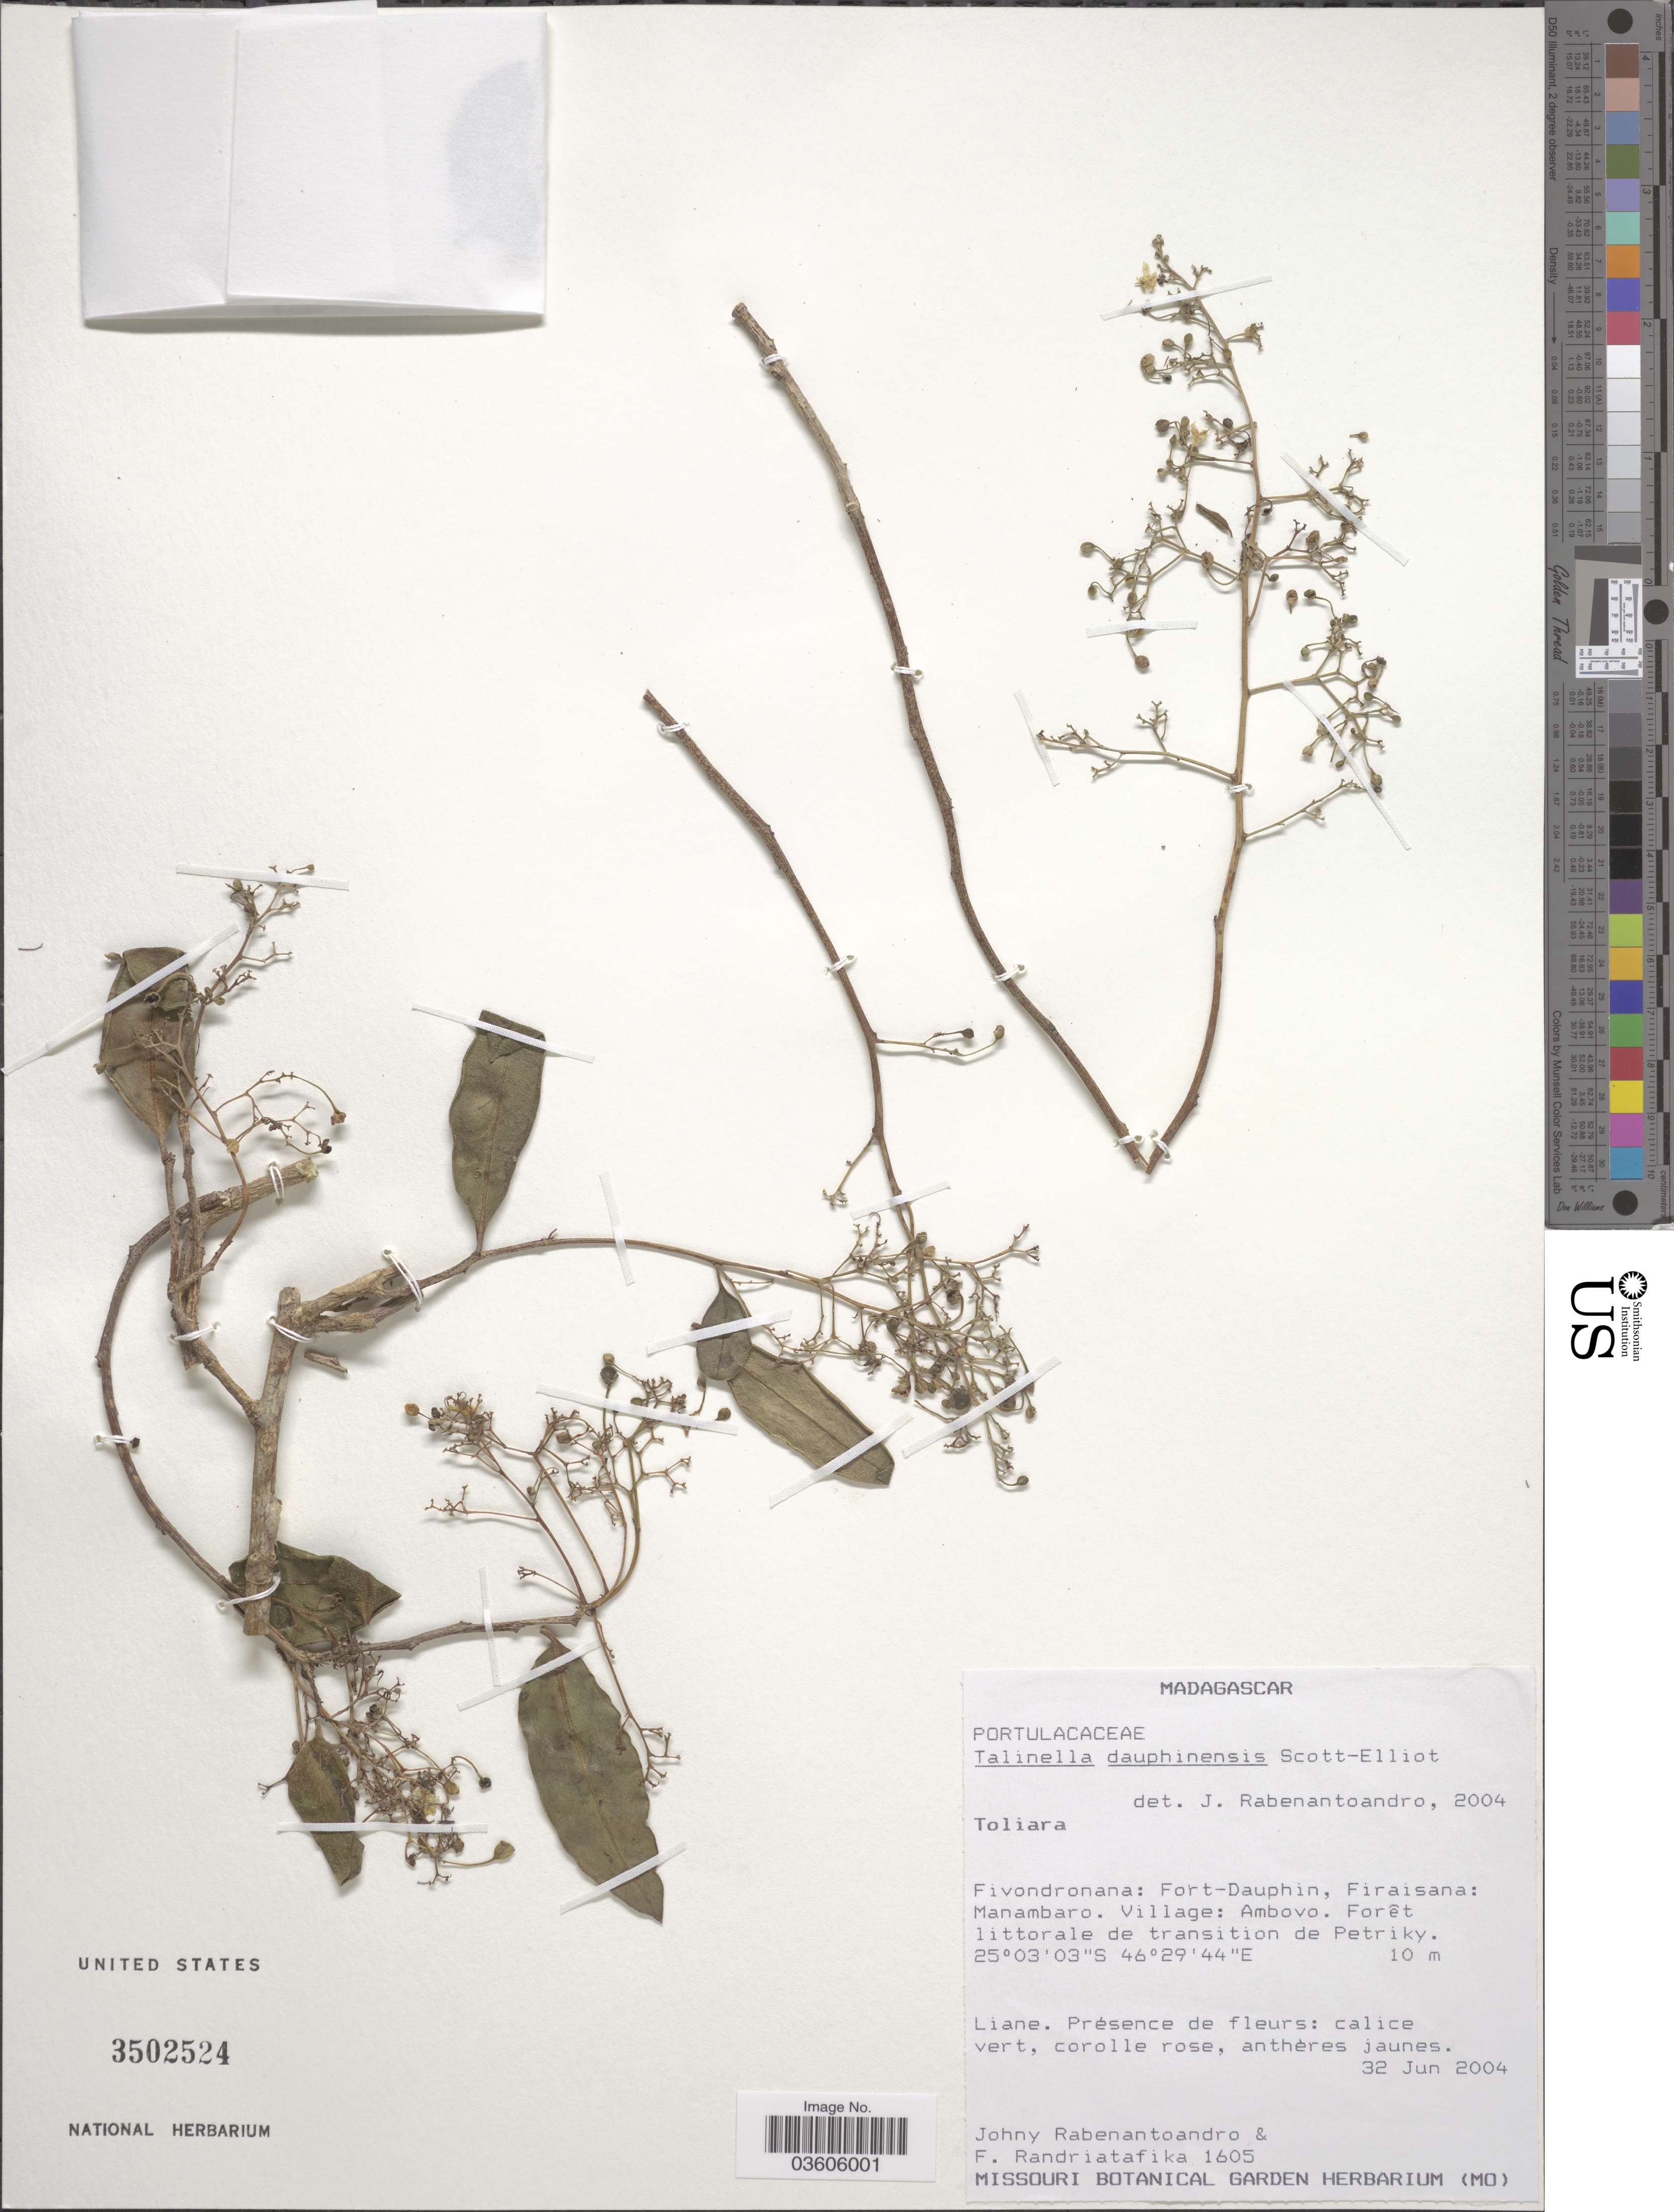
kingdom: Plantae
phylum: Tracheophyta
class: Magnoliopsida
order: Caryophyllales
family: Talinaceae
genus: Talinella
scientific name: Talinella dauphinensis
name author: Scott Elliot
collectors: J. Rabenantoandro & F. Randriatafika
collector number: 1605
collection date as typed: Transcribed d/m/y: 32/6/2004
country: Madagascar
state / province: Anosy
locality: Fivondronana: Fort-Dauphin, Firaisana: Manambaro. Village: Ambovo. Forêt littorale de transition de Petriky.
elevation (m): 10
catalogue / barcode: US 3502524